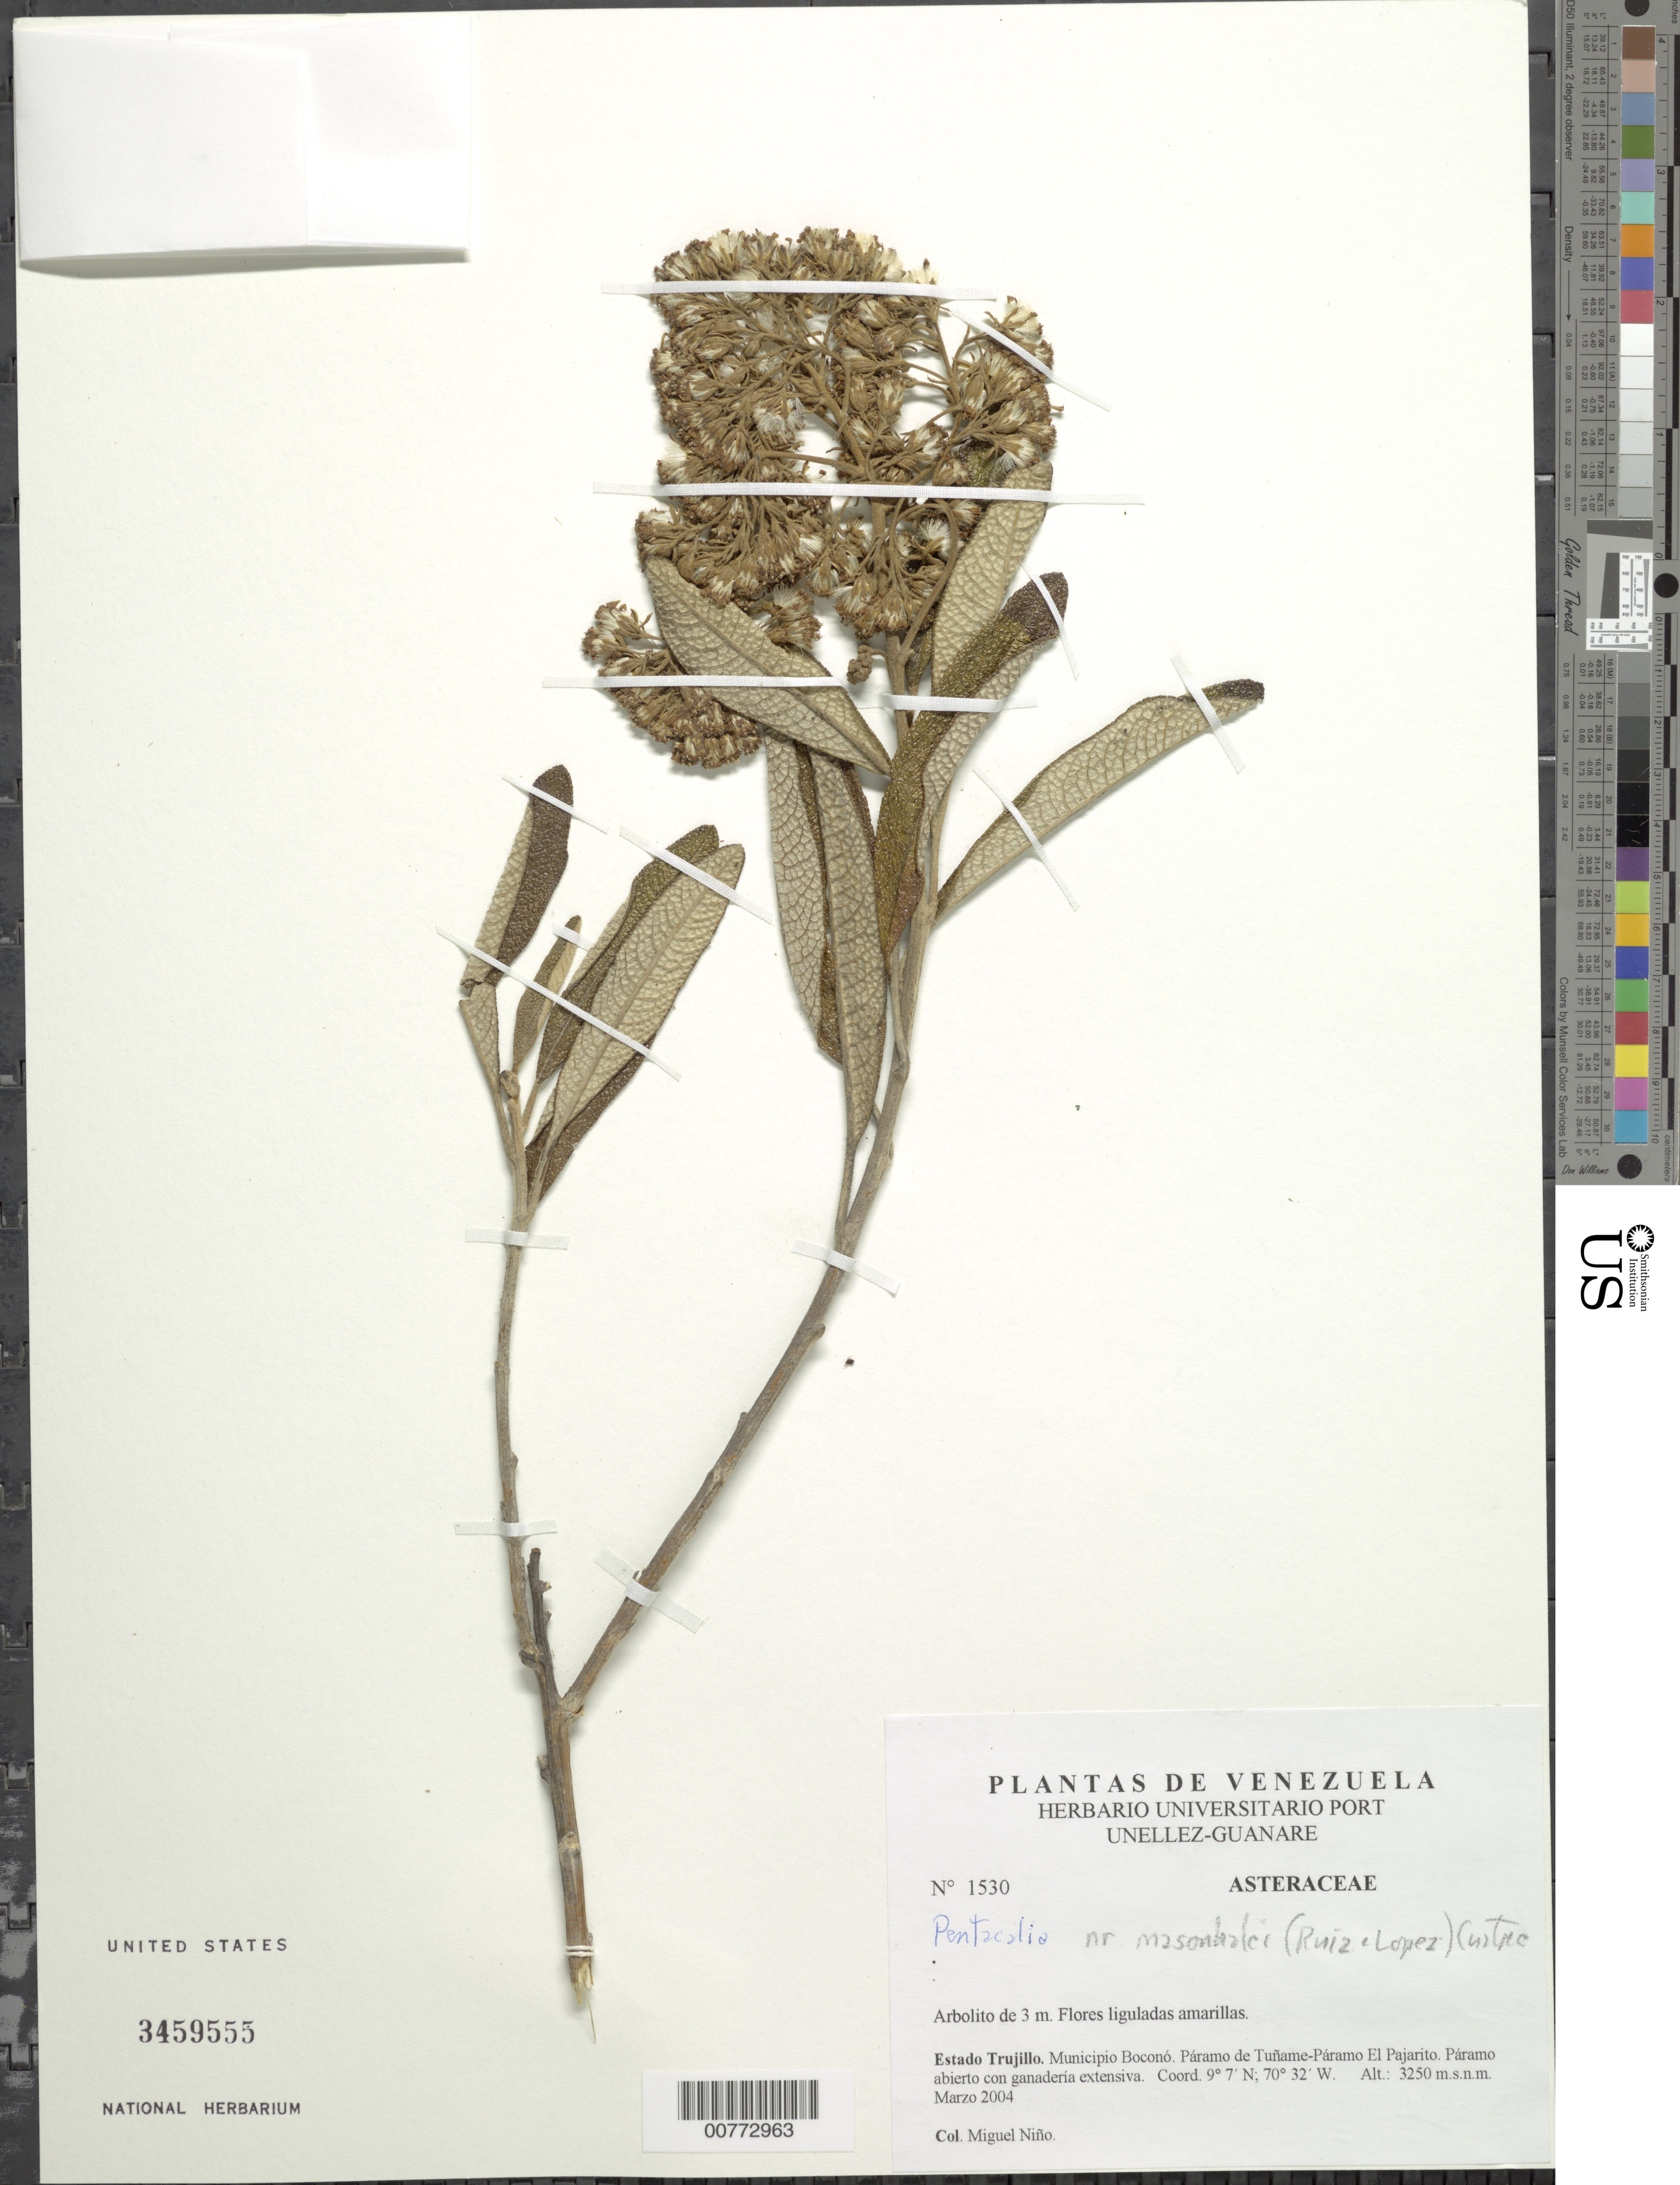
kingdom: Plantae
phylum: Tracheophyta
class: Magnoliopsida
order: Asterales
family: Asteraceae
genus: Pentacalia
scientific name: Pentacalia mason-halei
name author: (Ruíz-Terán & López Fig.) Cuatrec.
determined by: Robinson, Harold E., (US)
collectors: S. M. Niño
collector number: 1530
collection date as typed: Mar 2004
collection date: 2004-03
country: Venezuela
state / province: Trujillo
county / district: Boconó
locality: Páramo de Tuñame - Páramo El Pajarito.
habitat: Páramo abierto con ganadería extensiva.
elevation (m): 3250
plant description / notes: PORT, US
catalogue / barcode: US 3459555